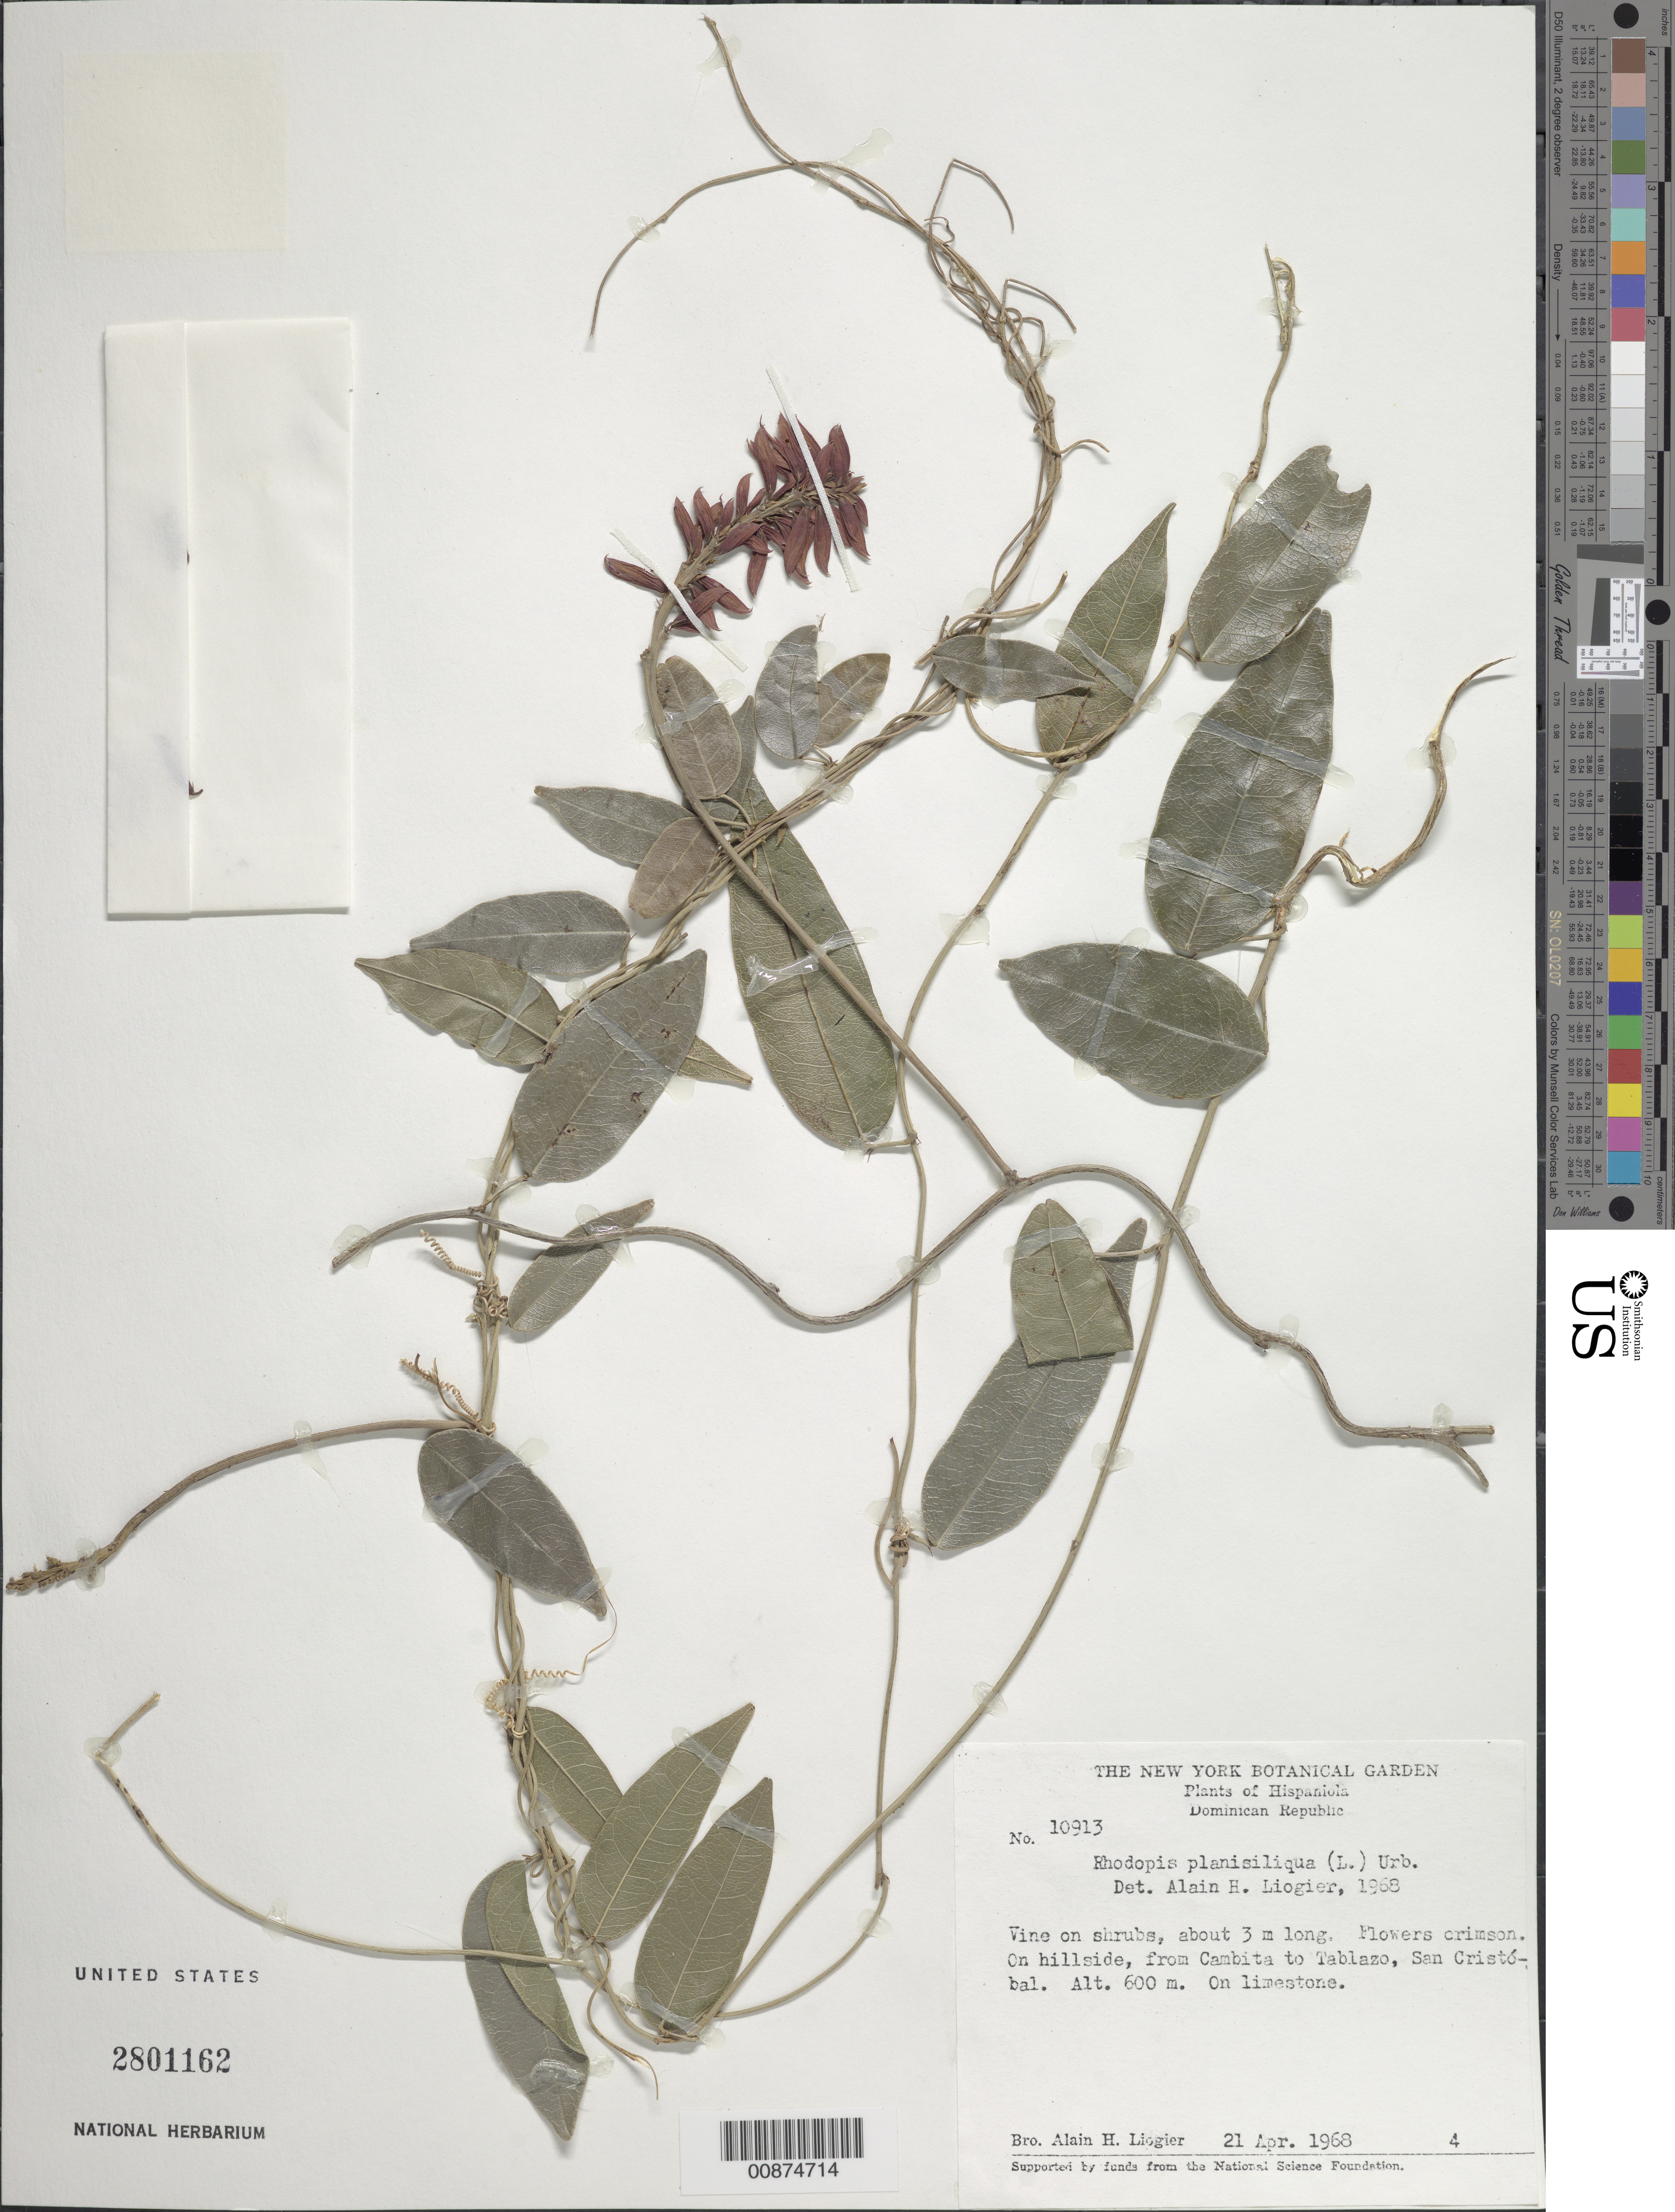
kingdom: Plantae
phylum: Tracheophyta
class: Magnoliopsida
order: Fabales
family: Fabaceae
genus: Rhodopis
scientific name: Rhodopis planisiliqua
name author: (L.) Urb.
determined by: Liogier, Alain H.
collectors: A. H. Liogier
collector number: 10913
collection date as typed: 21 Apr 1968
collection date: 1968-04-21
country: Dominican Republic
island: Hispaniola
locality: From Cambita to Tablazo, San Cristóbal.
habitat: Vine on shrubs, On hillside; on limestone.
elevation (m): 600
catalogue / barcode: US 2801162